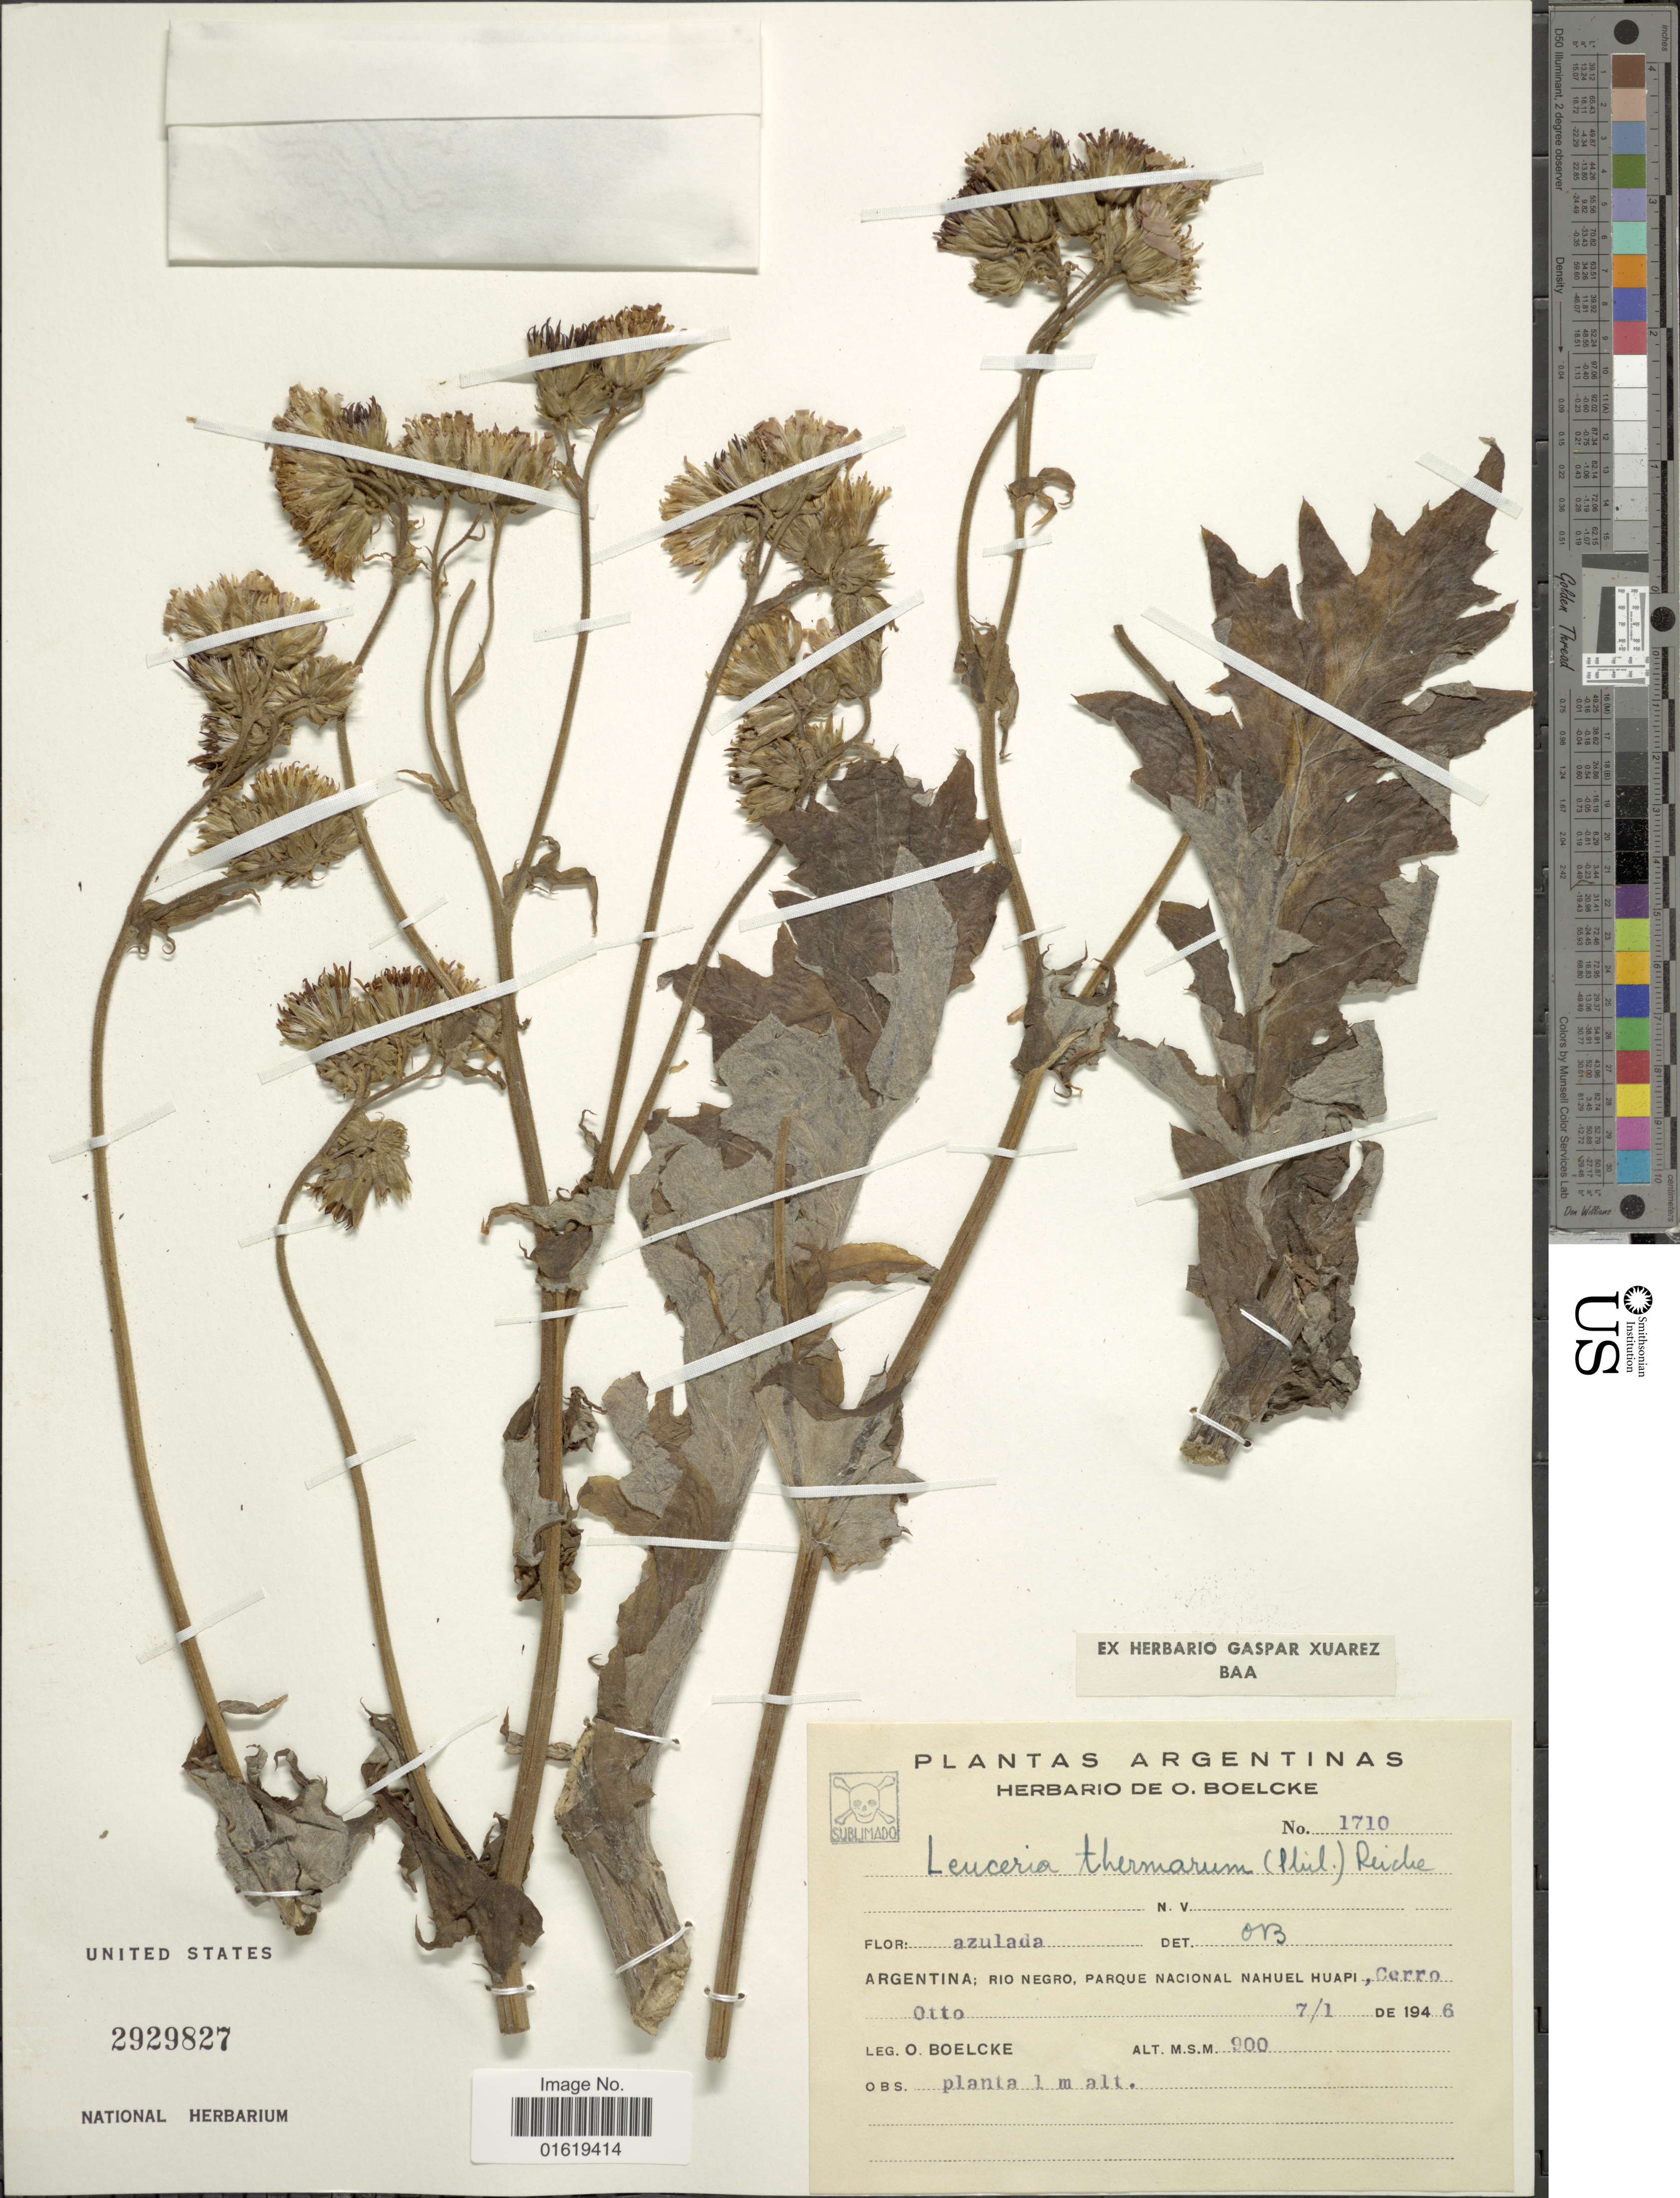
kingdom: Plantae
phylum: Tracheophyta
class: Magnoliopsida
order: Asterales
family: Asteraceae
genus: Leucheria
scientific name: Leucheria thermarum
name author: (Phil.) Phil.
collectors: O. Boelcke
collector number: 1710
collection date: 1946-01-07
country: Argentina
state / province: Rio Negro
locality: Argentina: Rio Negro, Parque Nacional Nahuel Huapi, Cerro Otto.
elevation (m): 900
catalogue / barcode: US 2929827